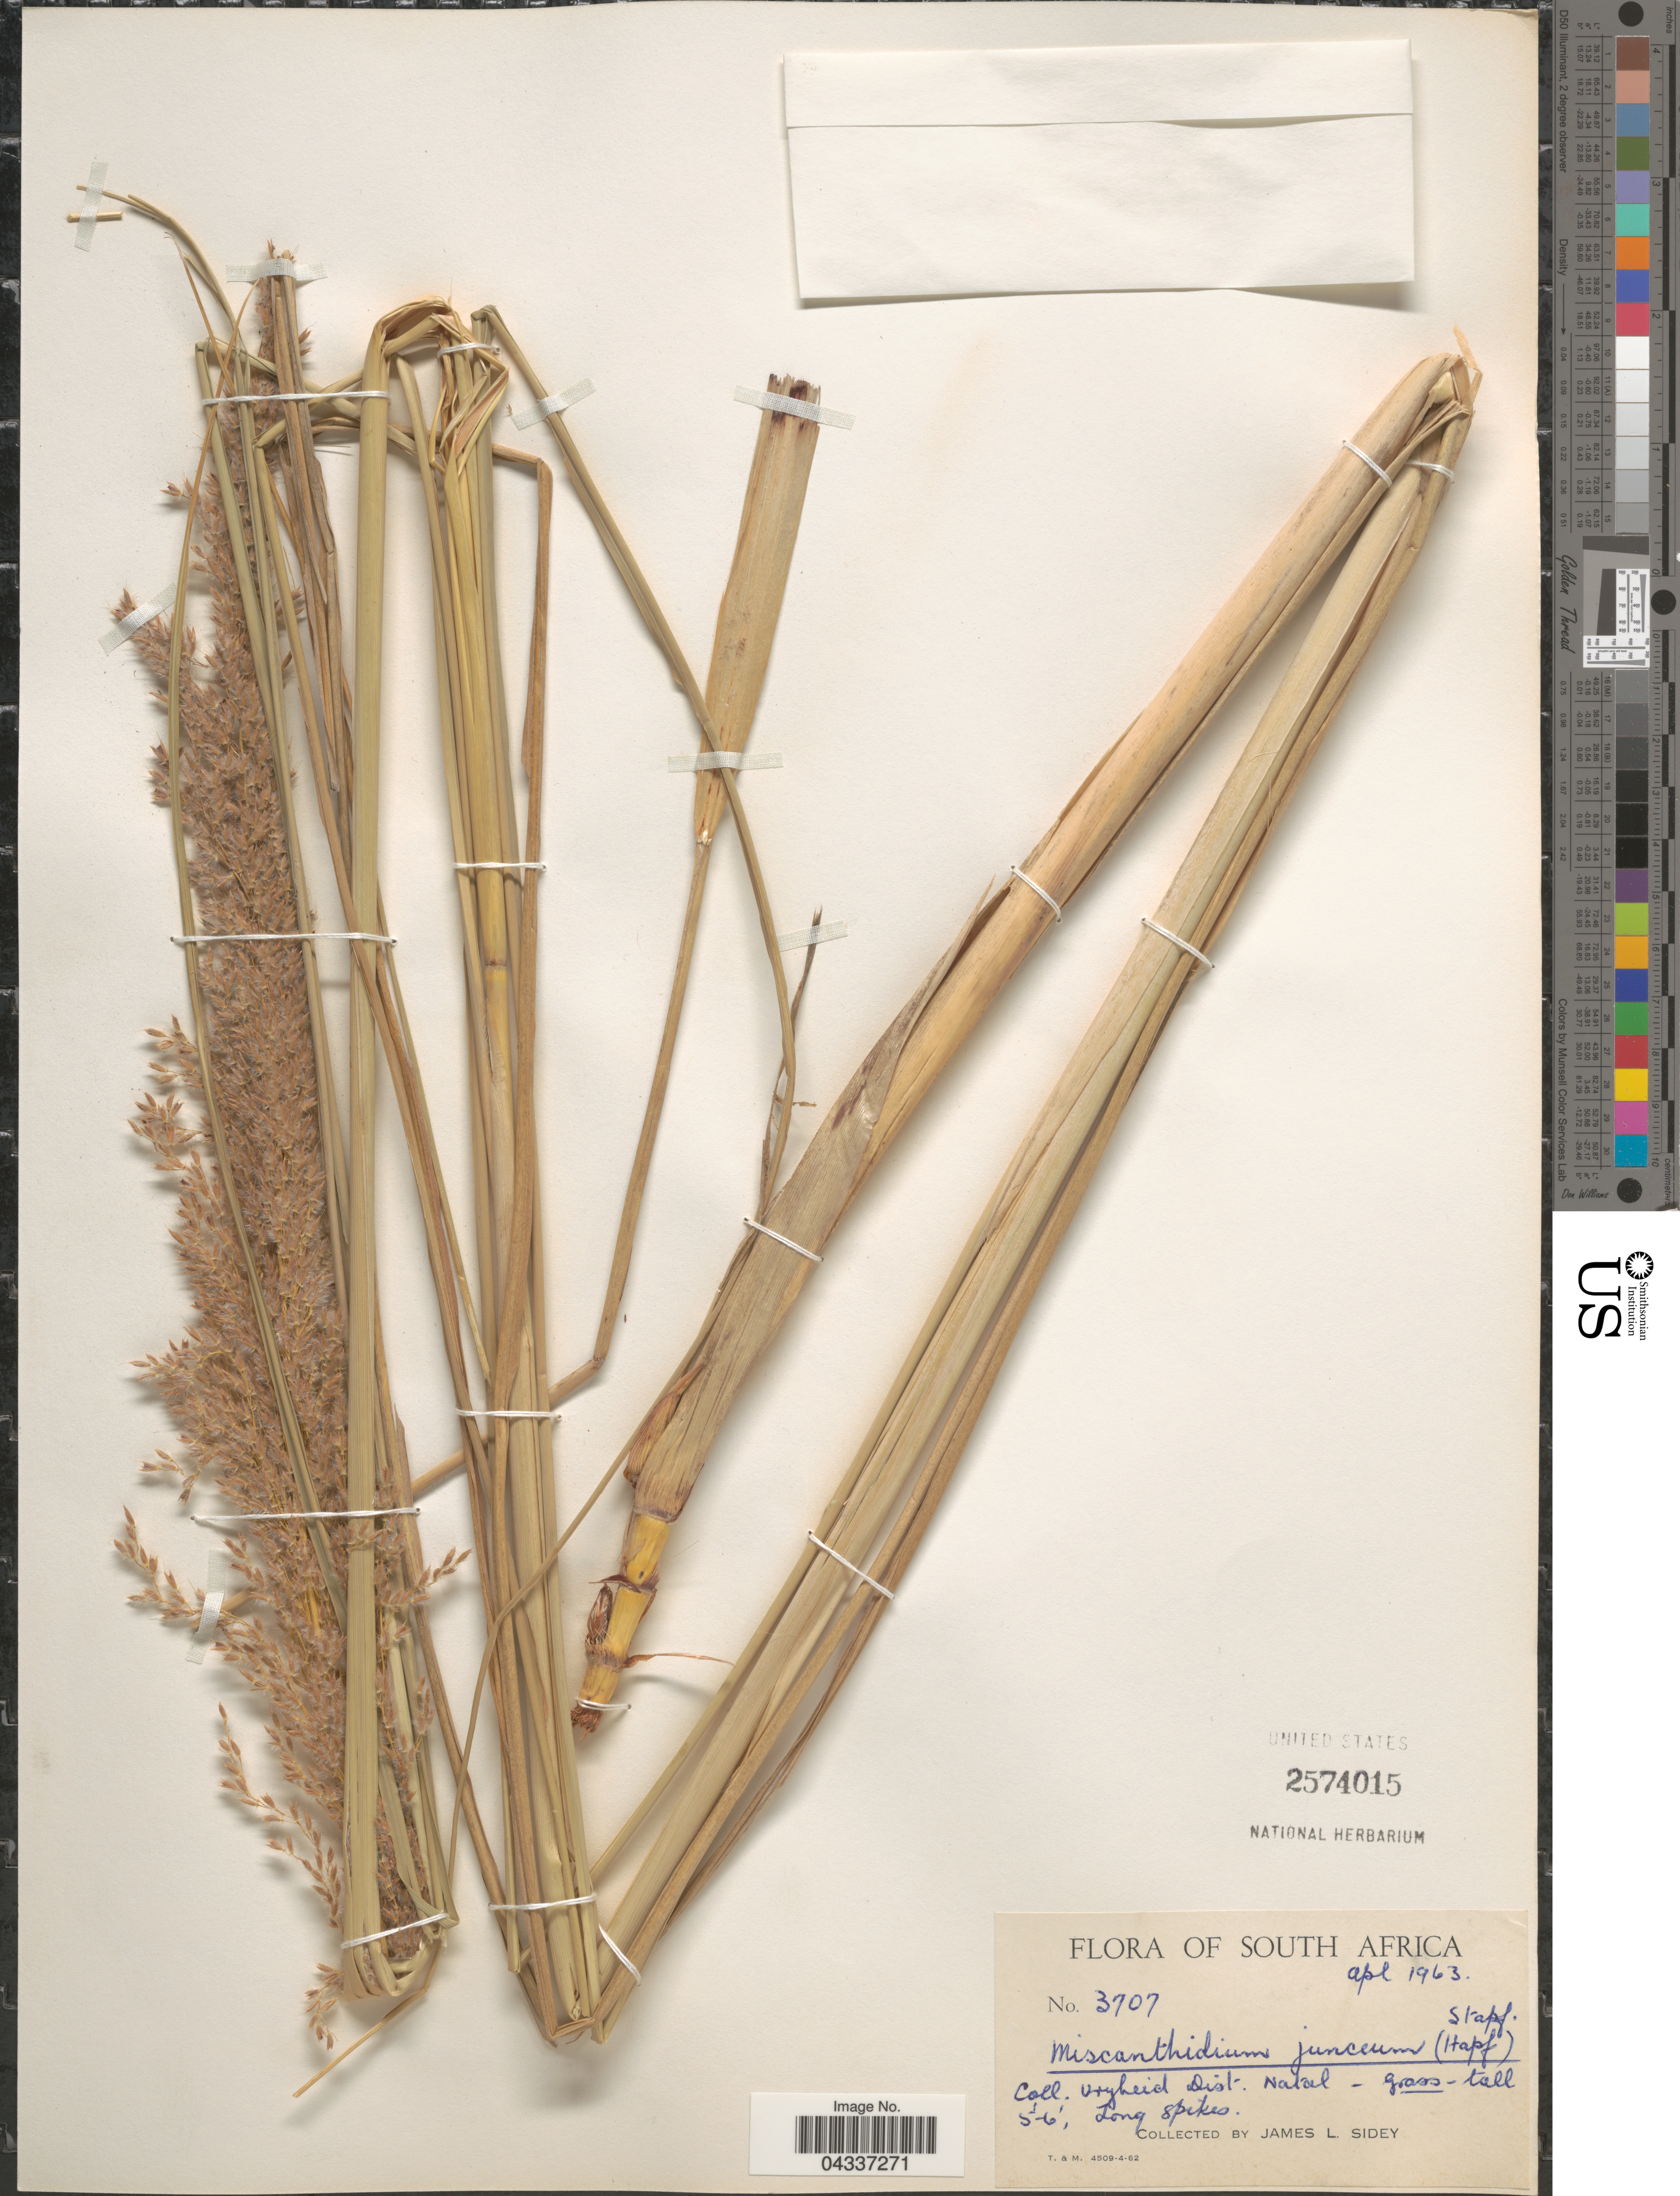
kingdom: Plantae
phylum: Tracheophyta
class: Liliopsida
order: Poales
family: Poaceae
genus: Miscanthidium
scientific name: Miscanthidium junceum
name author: (Stapf) Stapf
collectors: J. L. Sidey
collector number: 3707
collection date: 1963-04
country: South Africa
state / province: KwaZulu-Natal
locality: Vryheid Dist. Natal.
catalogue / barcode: US 2574015